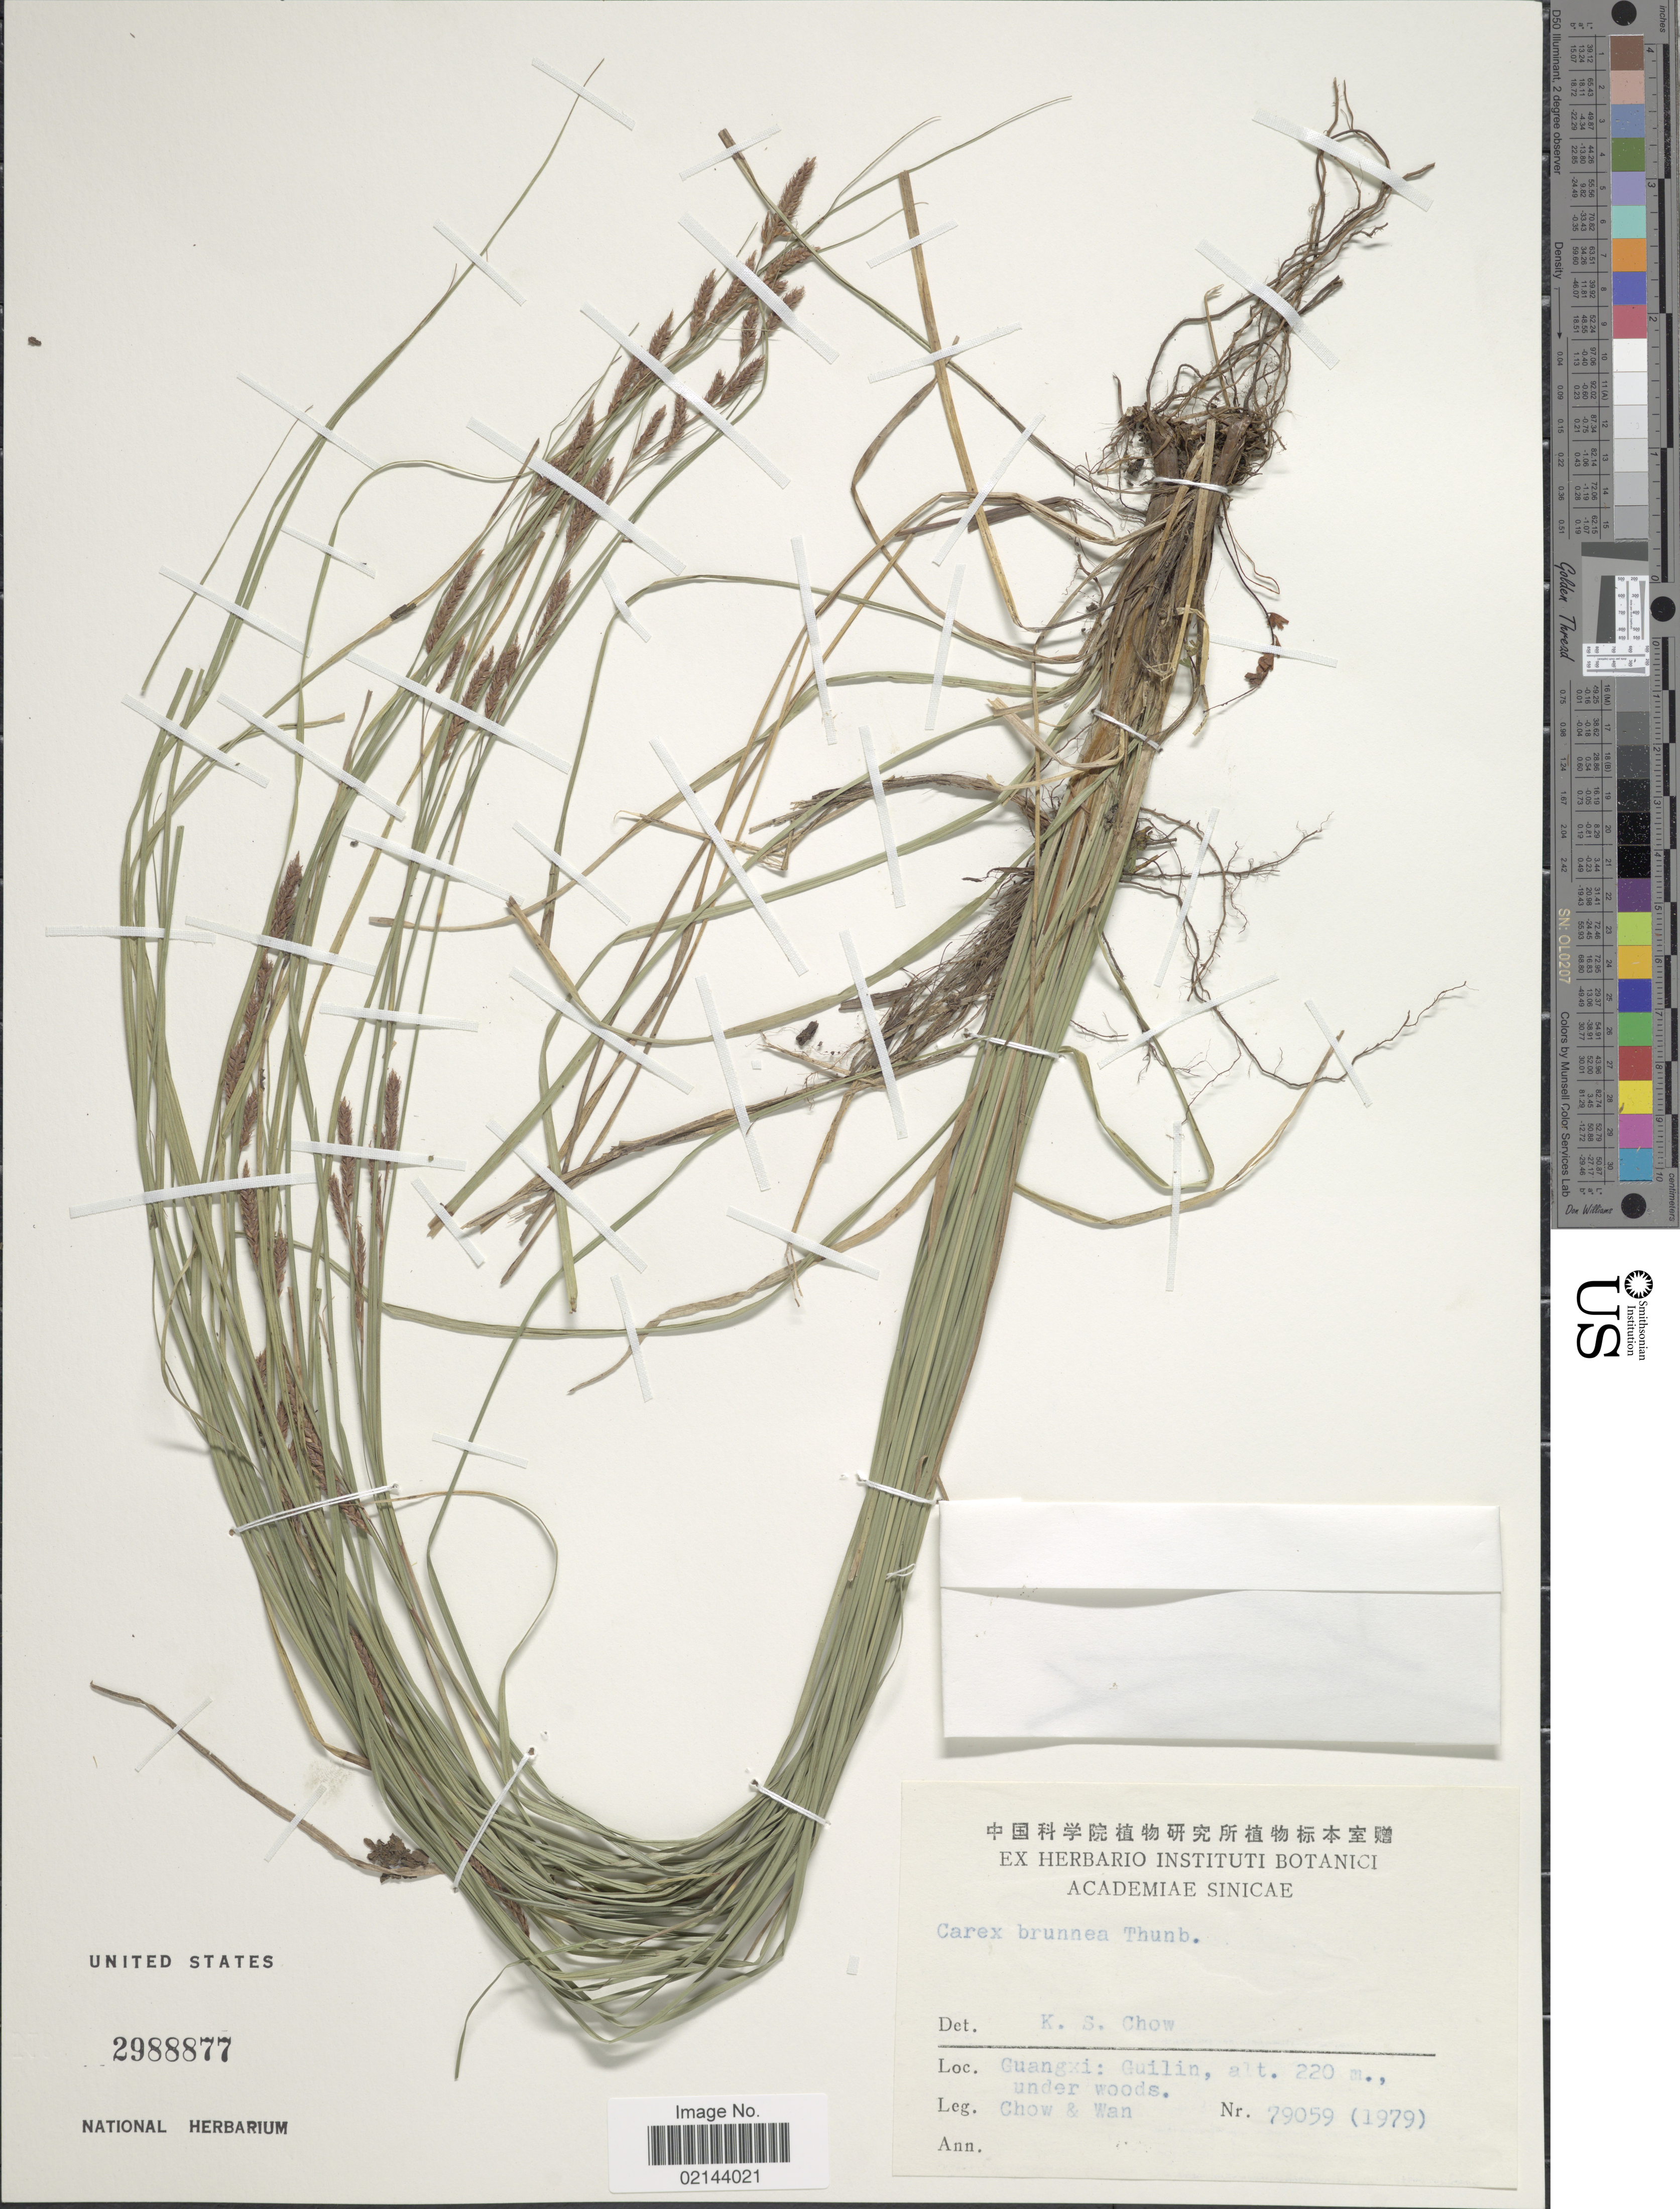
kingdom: Plantae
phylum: Tracheophyta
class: Liliopsida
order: Poales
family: Cyperaceae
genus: Carex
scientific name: Carex brunnea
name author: Thunb.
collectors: Chow, -- & -. Wan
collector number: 79059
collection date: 1979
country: China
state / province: Guangxi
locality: Guangxi: Guilin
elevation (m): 220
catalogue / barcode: US 2988877